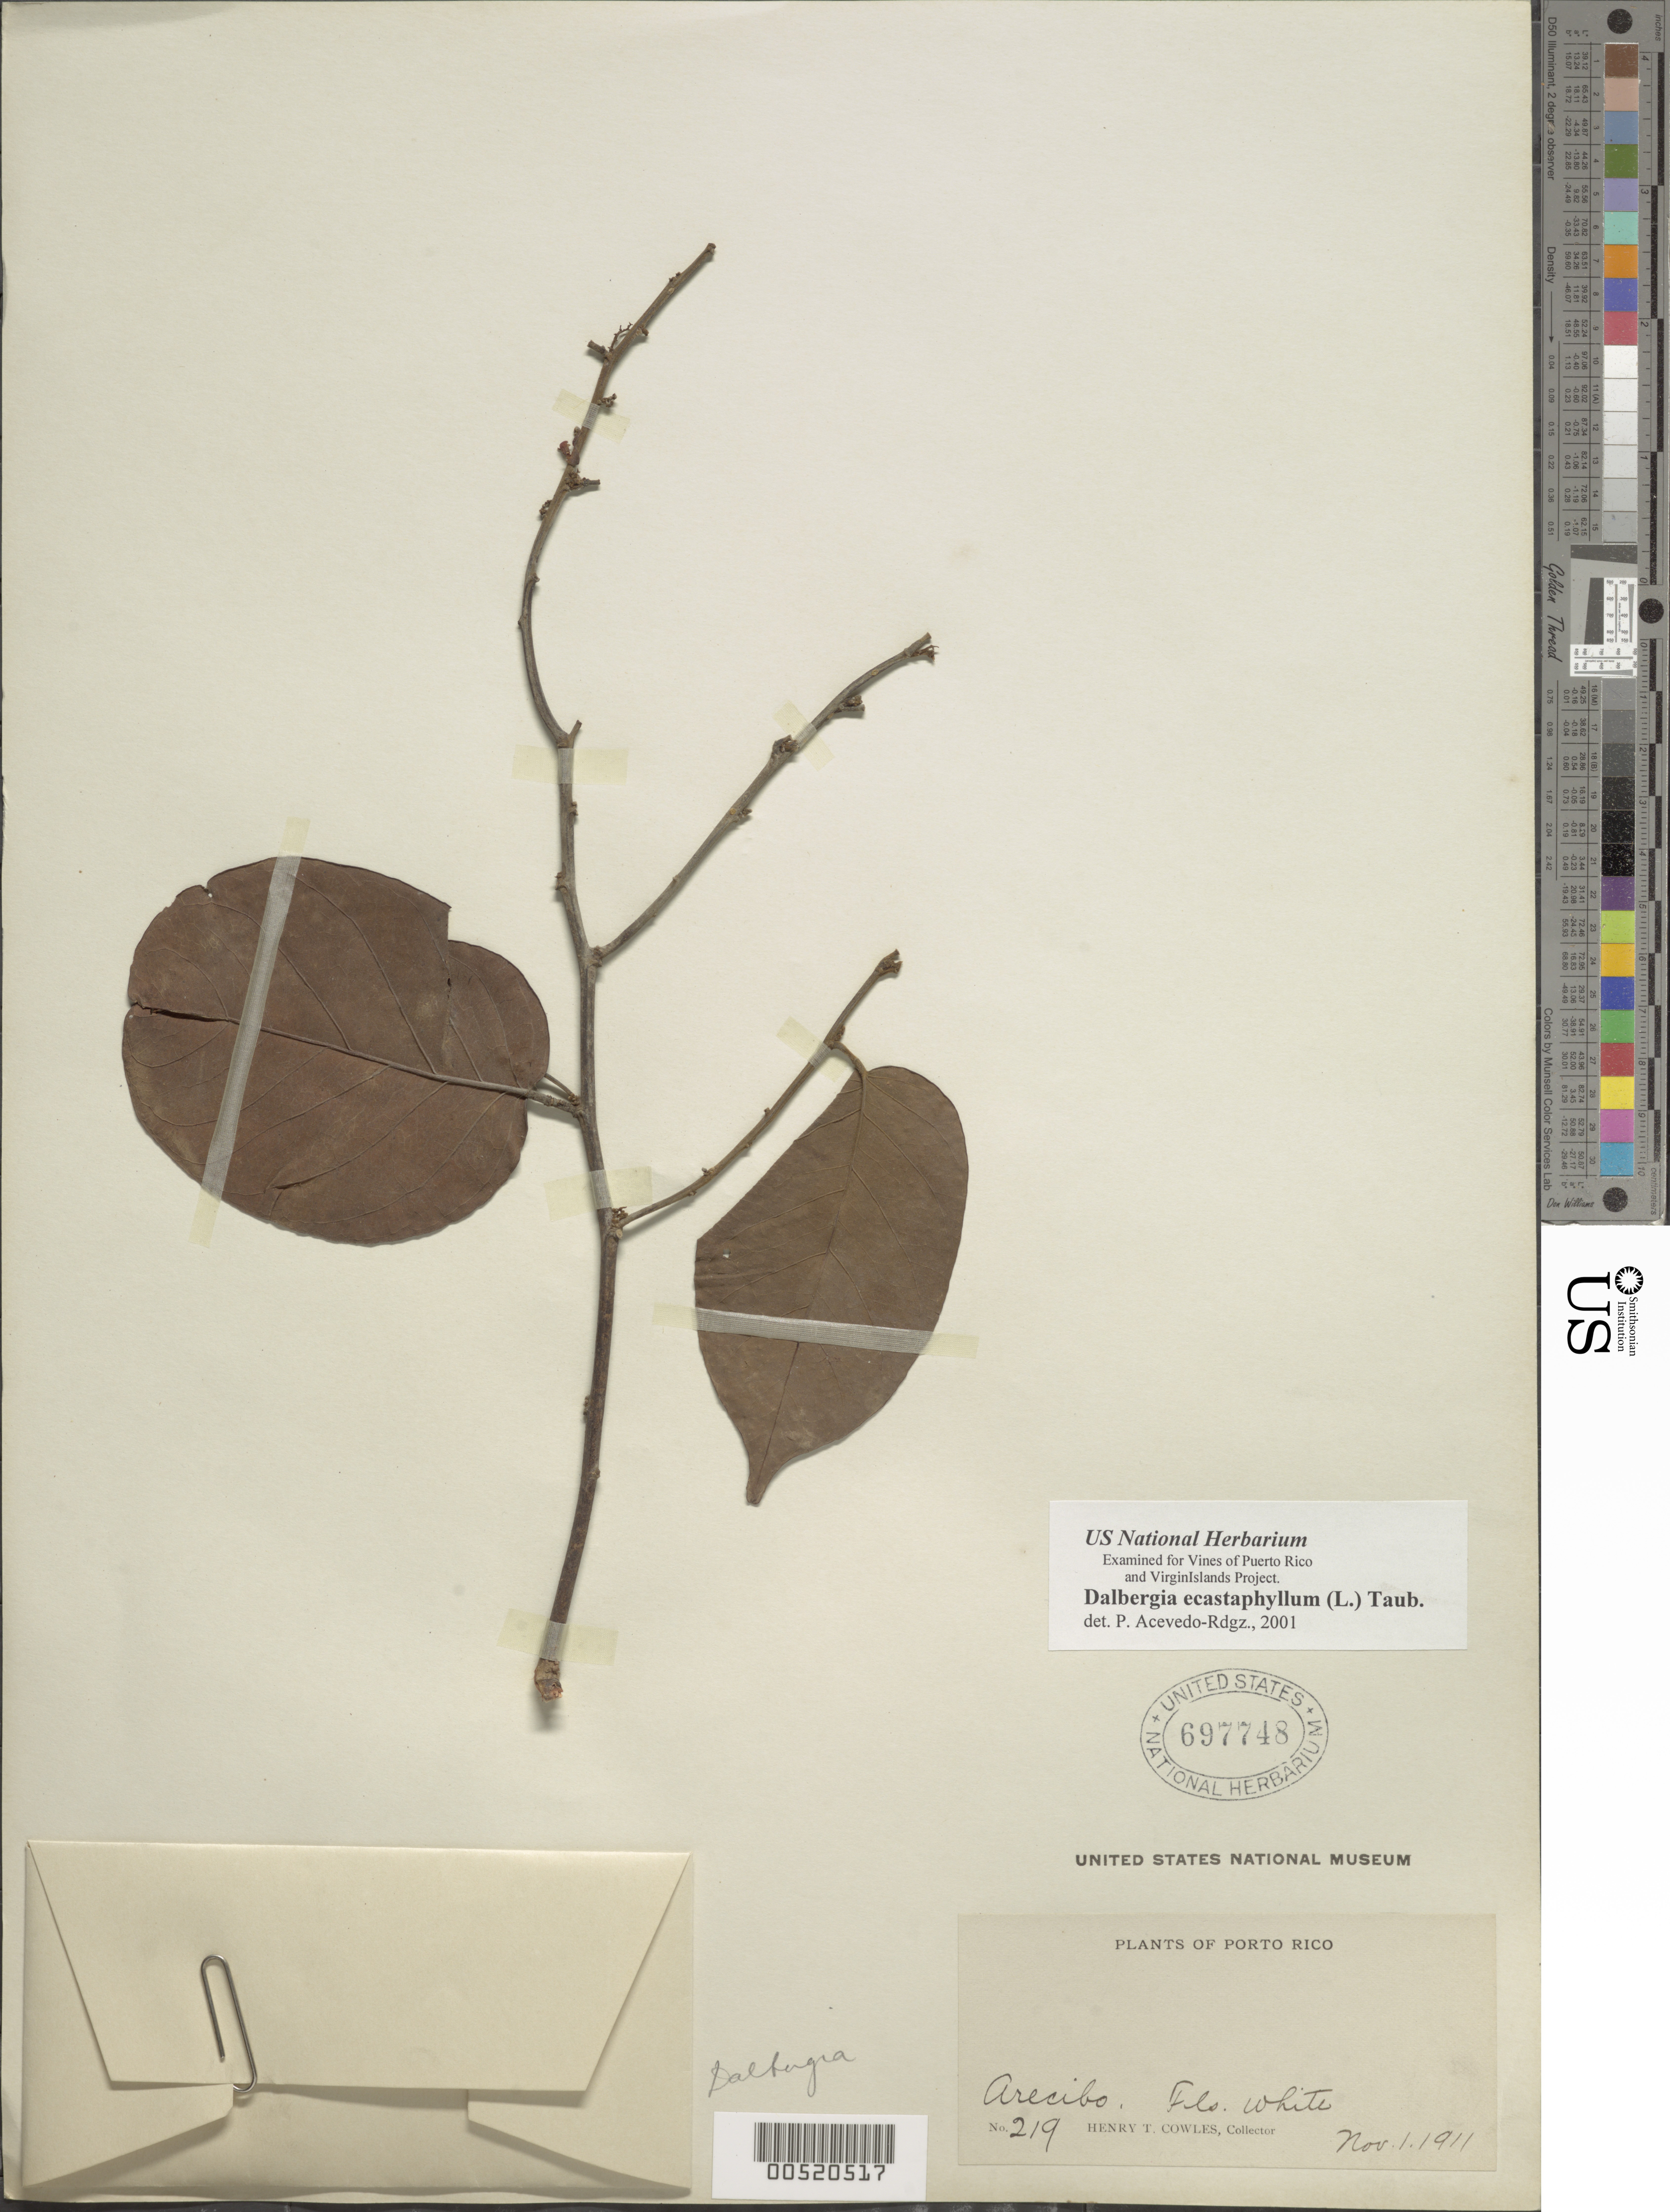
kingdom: Plantae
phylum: Tracheophyta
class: Magnoliopsida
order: Fabales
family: Fabaceae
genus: Dalbergia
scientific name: Dalbergia hecastophyllum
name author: (L.) Taub.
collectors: H. Cowles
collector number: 219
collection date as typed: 01 Nov 1911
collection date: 1911-11-01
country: Puerto Rico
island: Greater Antilles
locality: Arecibo.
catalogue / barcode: US 697748